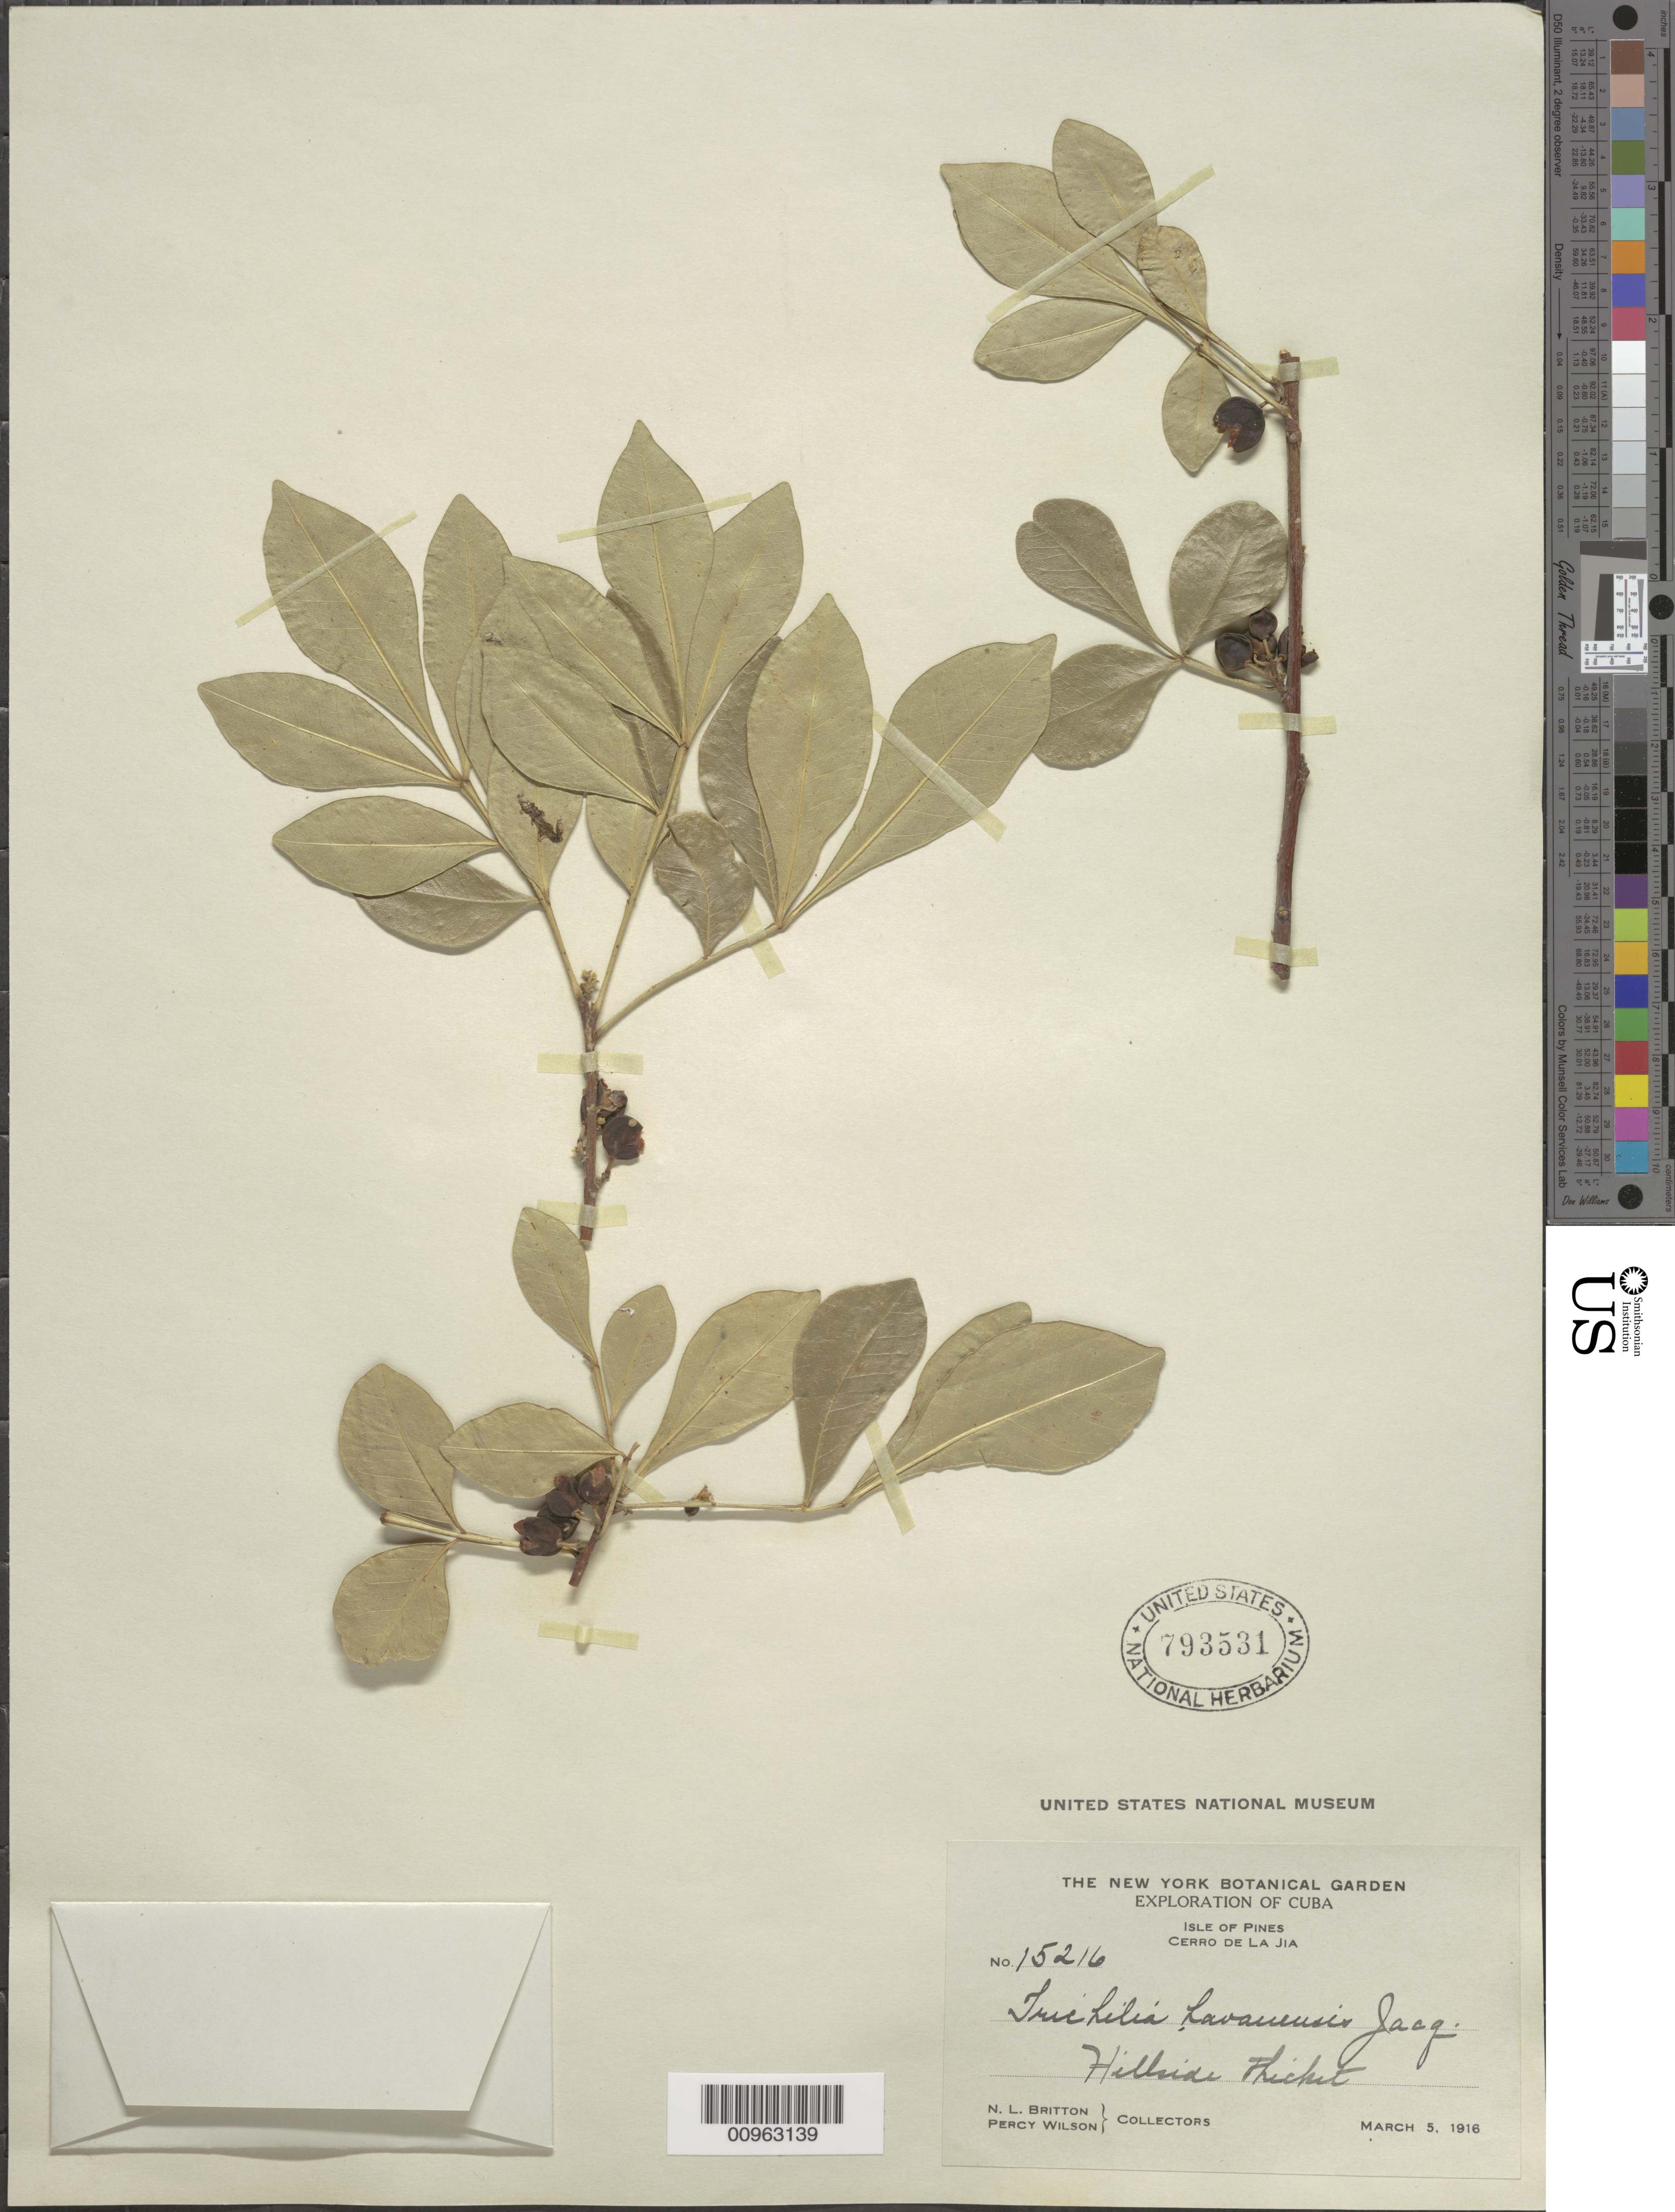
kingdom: Plantae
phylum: Tracheophyta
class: Magnoliopsida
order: Sapindales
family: Meliaceae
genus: Trichilia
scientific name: Trichilia havanensis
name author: Jacq.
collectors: N. Britton & P. Wilson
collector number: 15216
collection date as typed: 05 Mar 1916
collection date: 1916-03-05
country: Cuba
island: Isla de la Juventud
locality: Isle of Pines, Cerro de La Jia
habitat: Hillside thicket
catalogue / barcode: US 793531